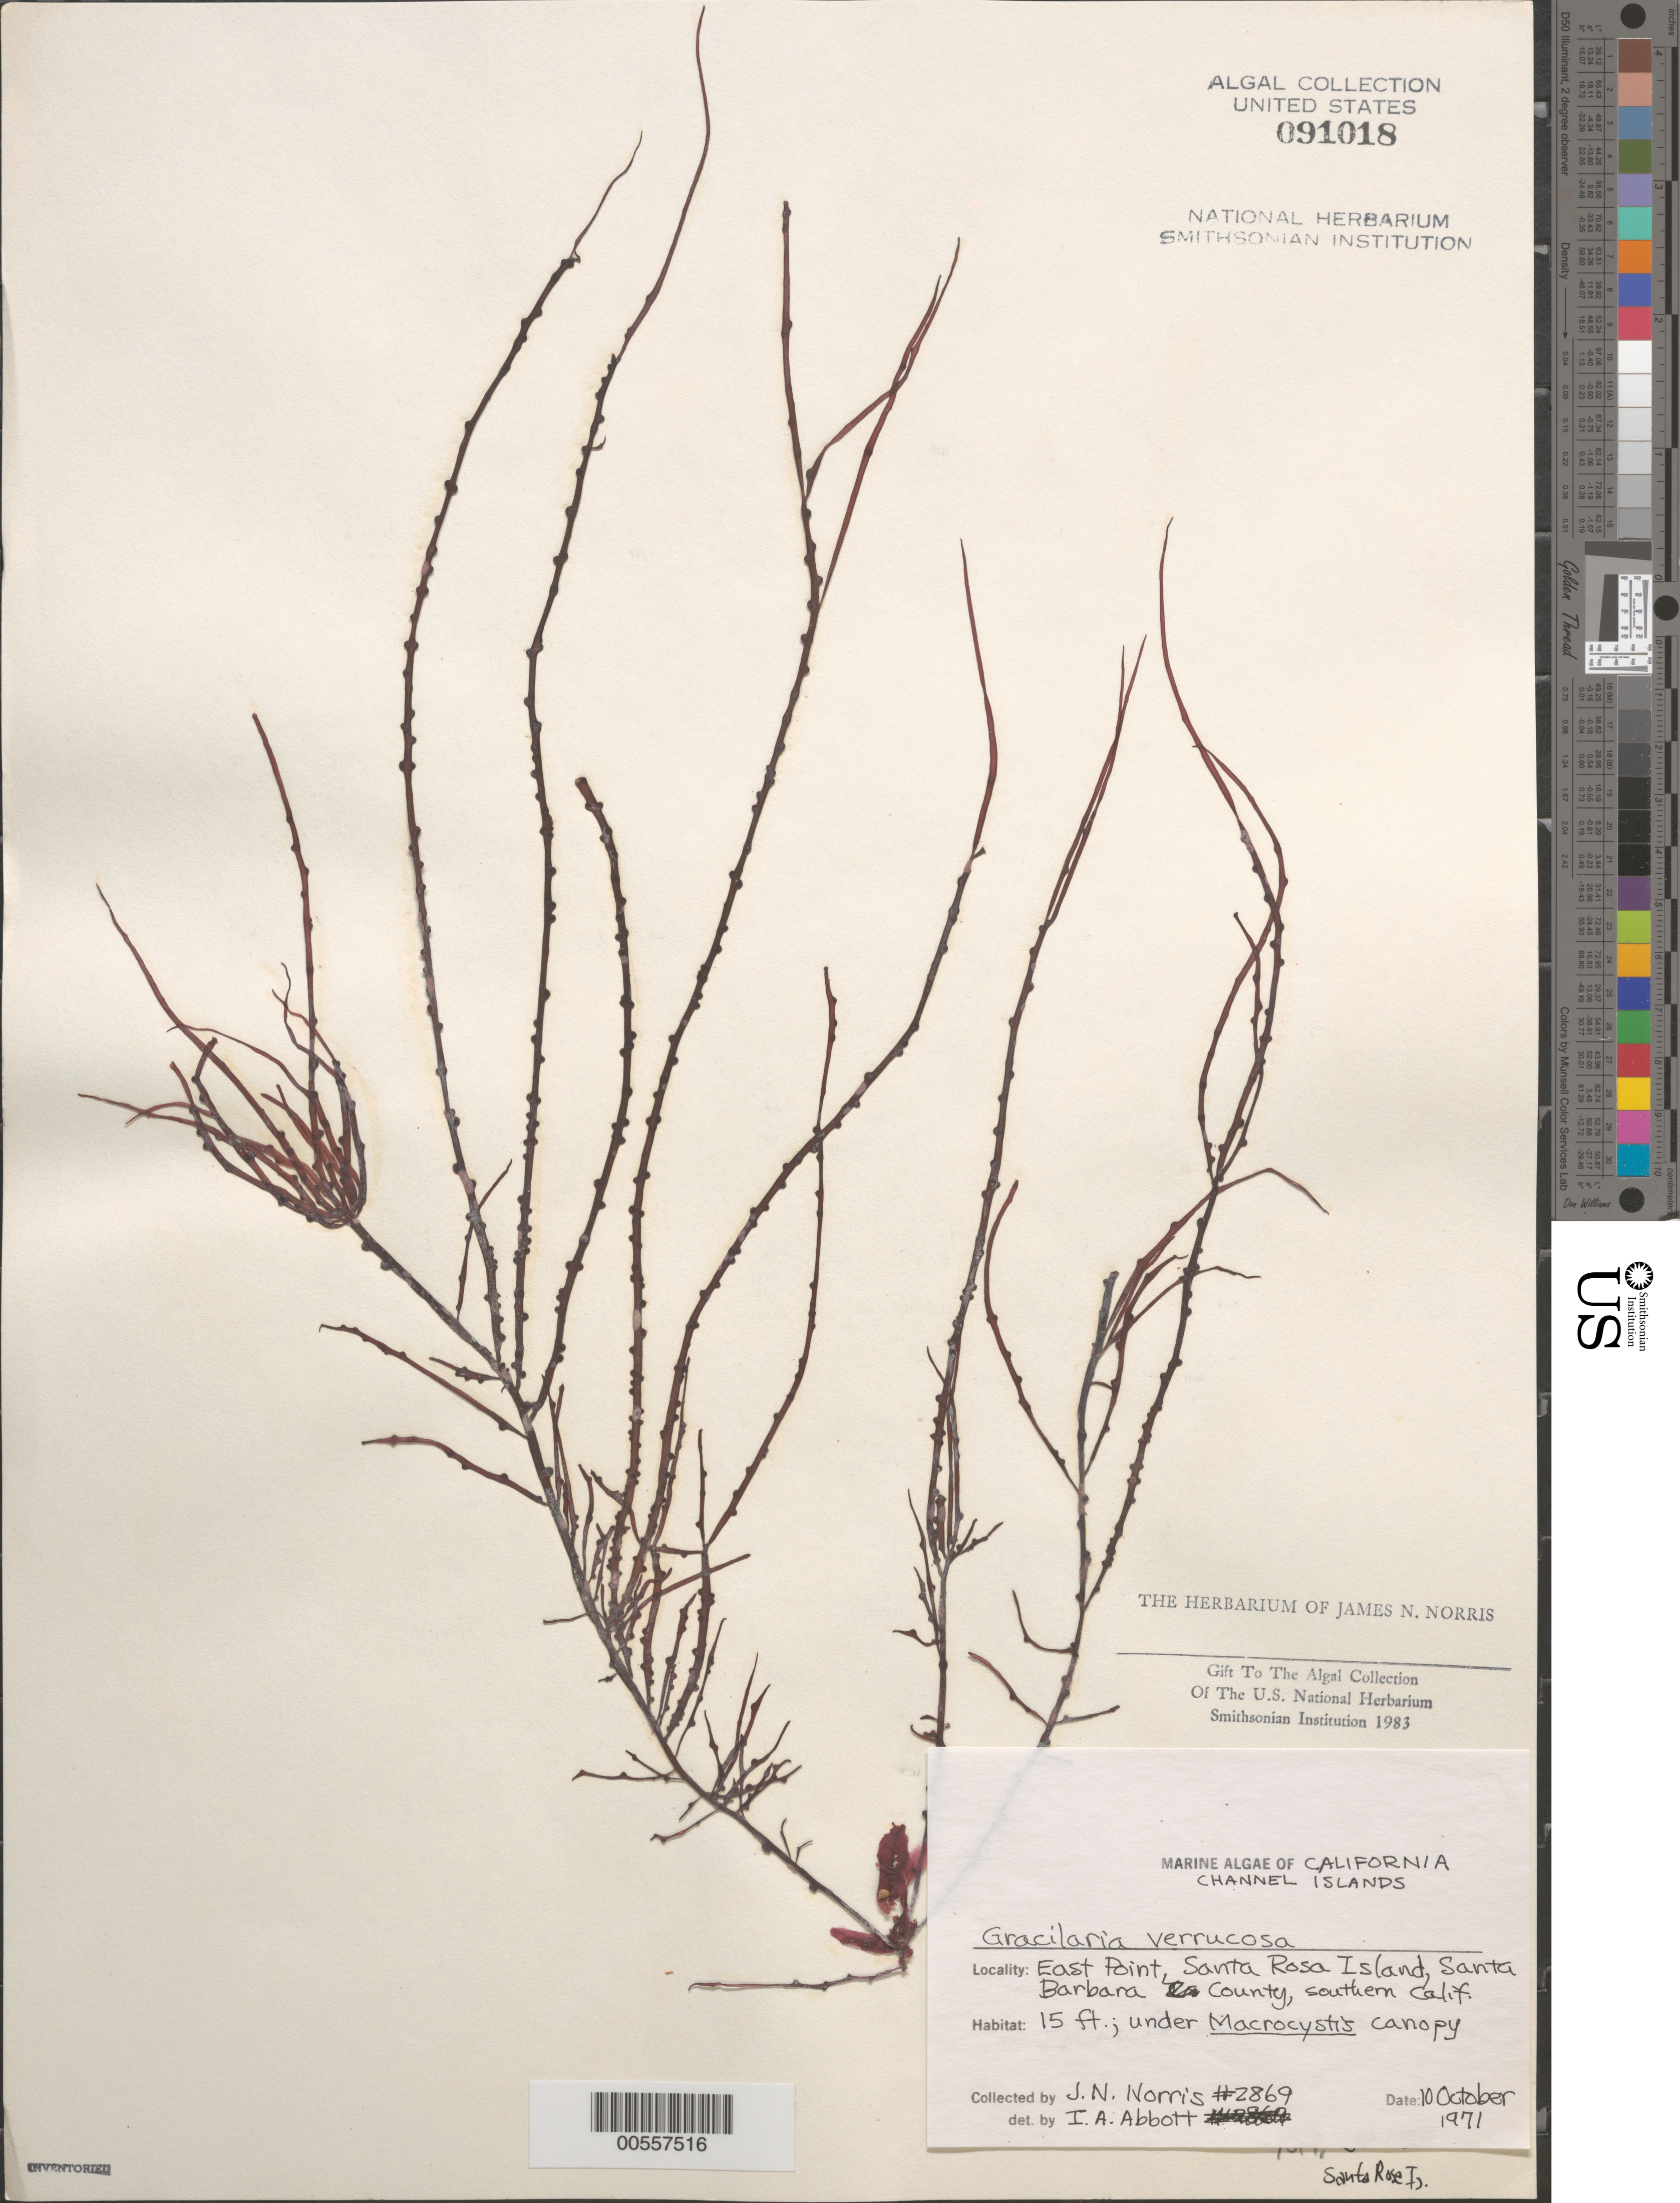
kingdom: Plantae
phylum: Rhodophyta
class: Florideophyceae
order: Gracilariales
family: Gracilariaceae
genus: Gracilariopsis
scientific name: Gracilariopsis longissima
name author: (S.G. Gmel.) Steentoft et al.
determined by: Algae name updating Project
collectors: M. Chamberlain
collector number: Jn-2869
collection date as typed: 10 Oct 1971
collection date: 1971-10-10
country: United States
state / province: California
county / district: Santa Barbara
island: Santa Rosa Island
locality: East Point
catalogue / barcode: US 91018